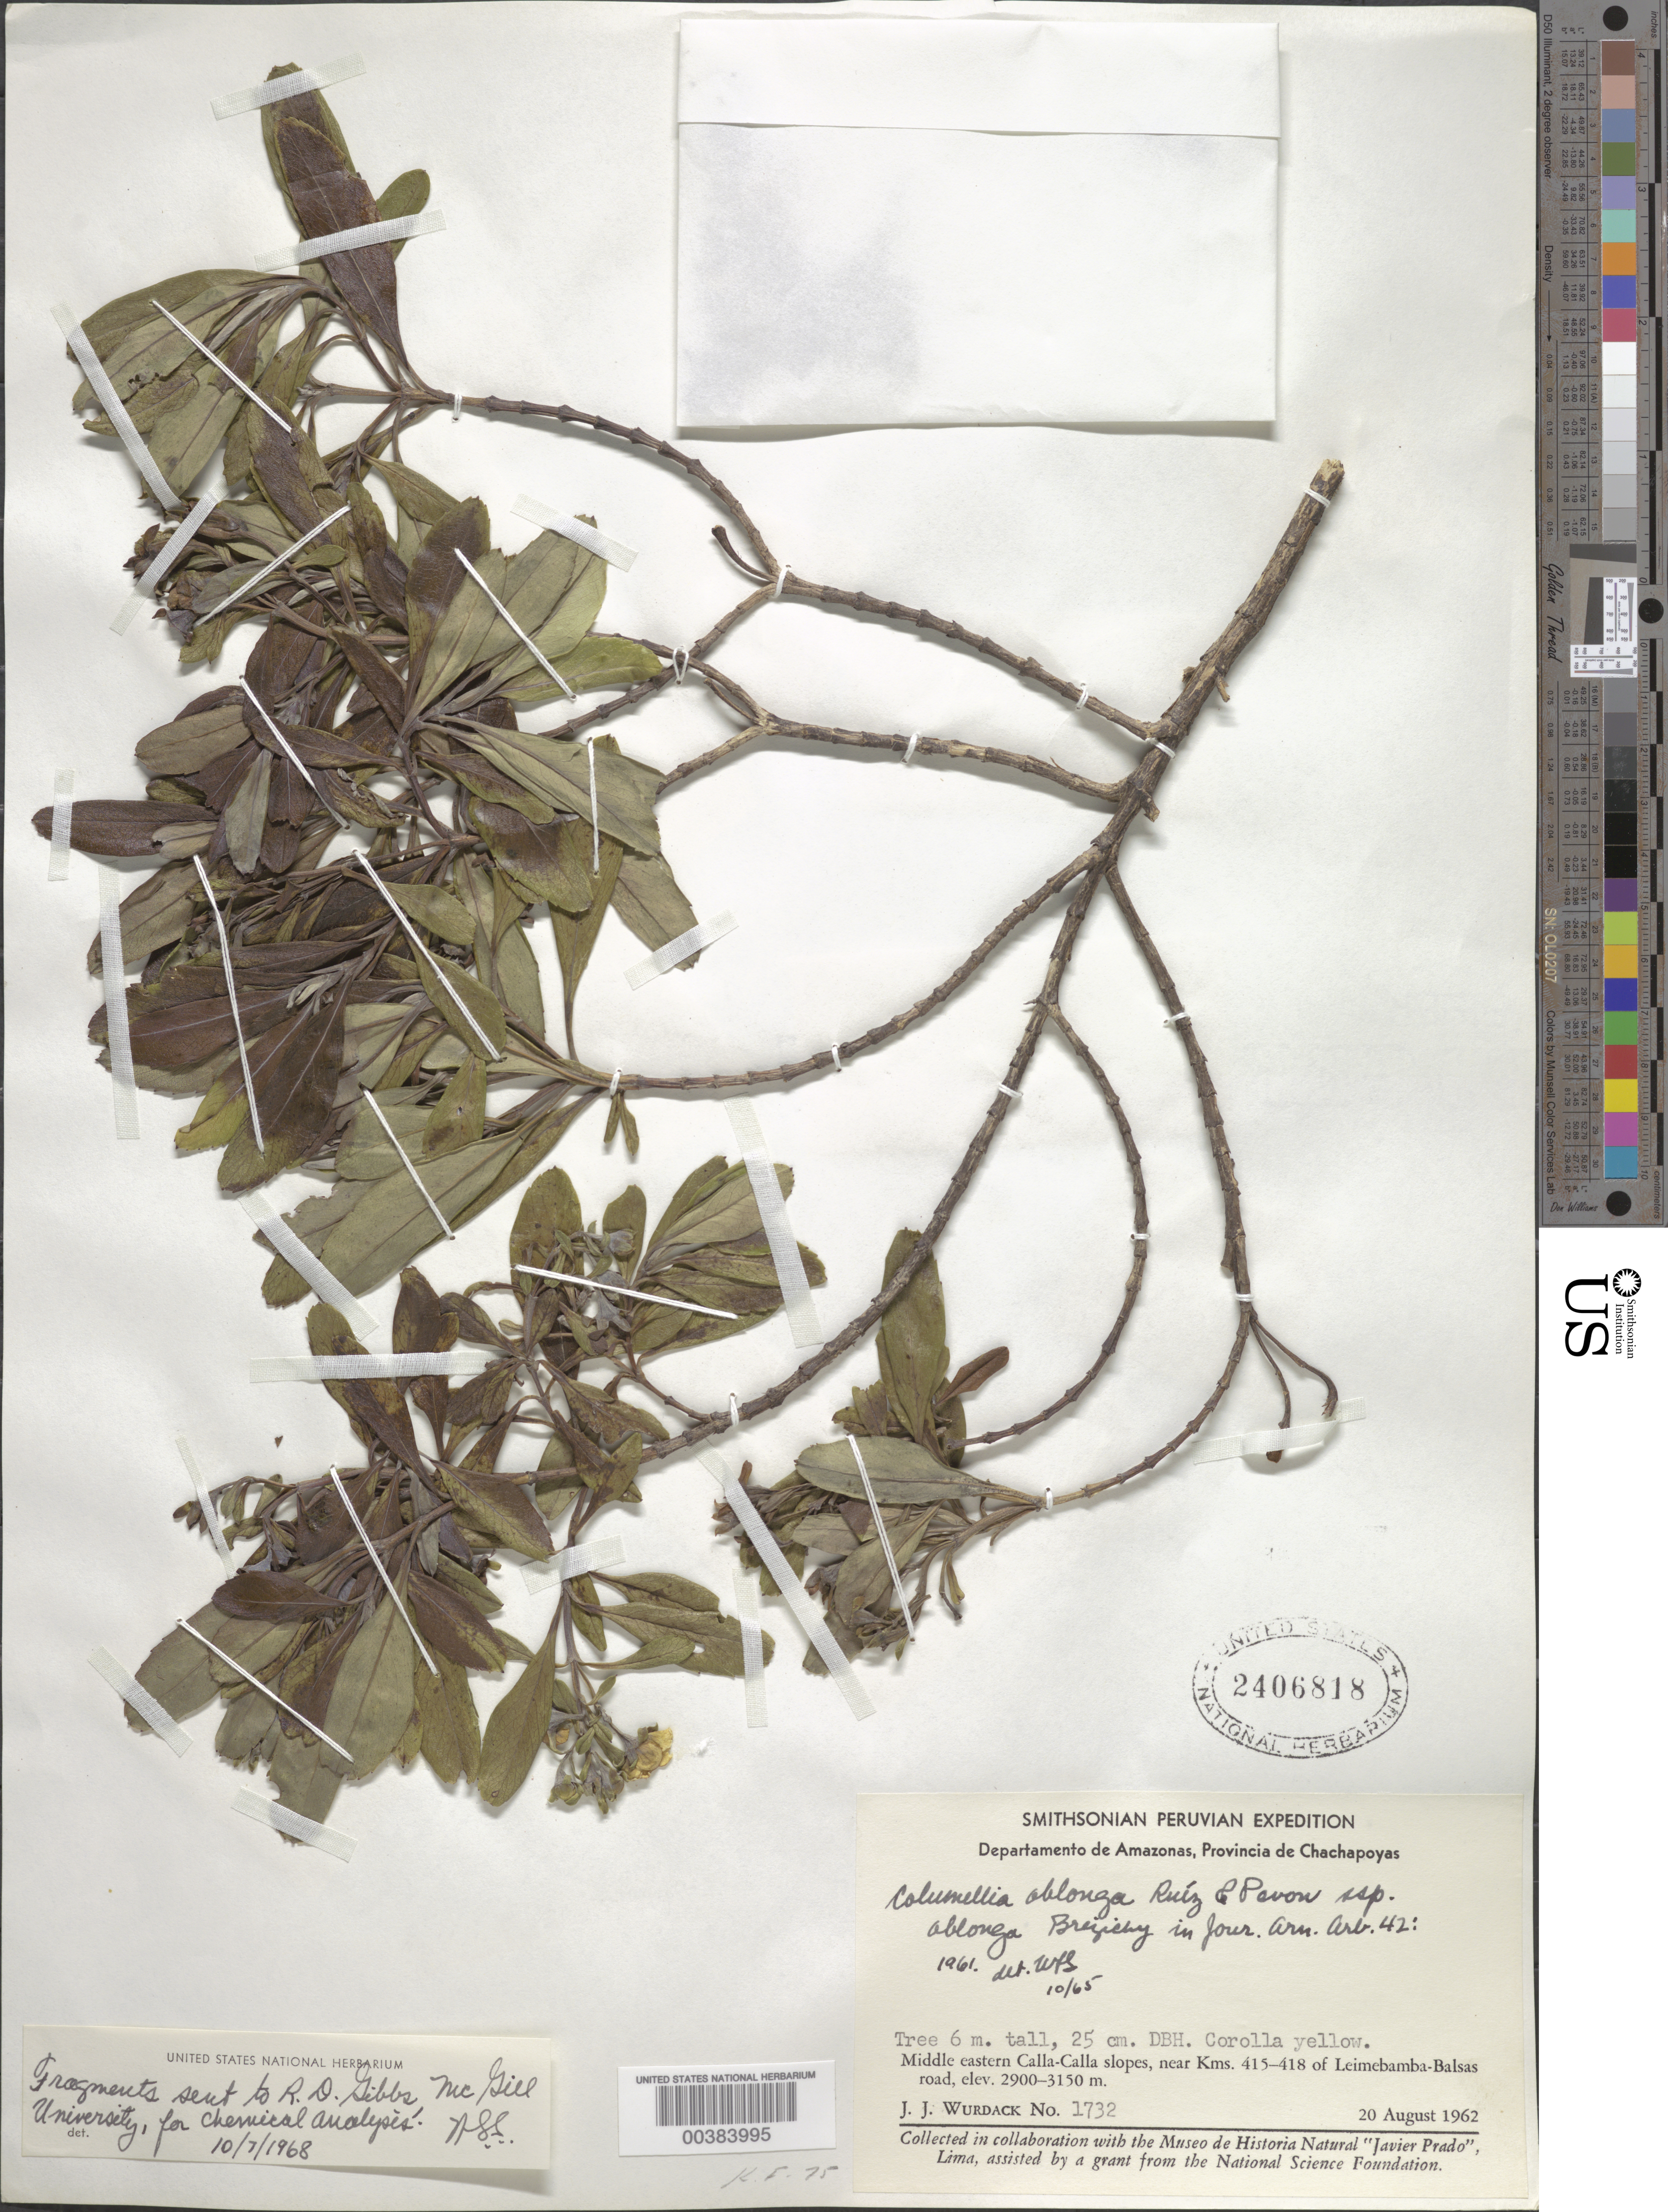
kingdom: Plantae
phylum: Tracheophyta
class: Magnoliopsida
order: Bruniales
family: Columelliaceae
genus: Columellia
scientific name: Columellia oblonga subsp. oblonga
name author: Ruiz & Pav.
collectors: J. J. Wurdack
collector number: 1732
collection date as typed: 20 Aug 1962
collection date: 1962-08-20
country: Peru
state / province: Amazonas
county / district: Chachapoyas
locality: Calla-Calla slopes, near kms 415-418 of Leimebamba-Balsas Road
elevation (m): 2900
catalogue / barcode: US 2406818